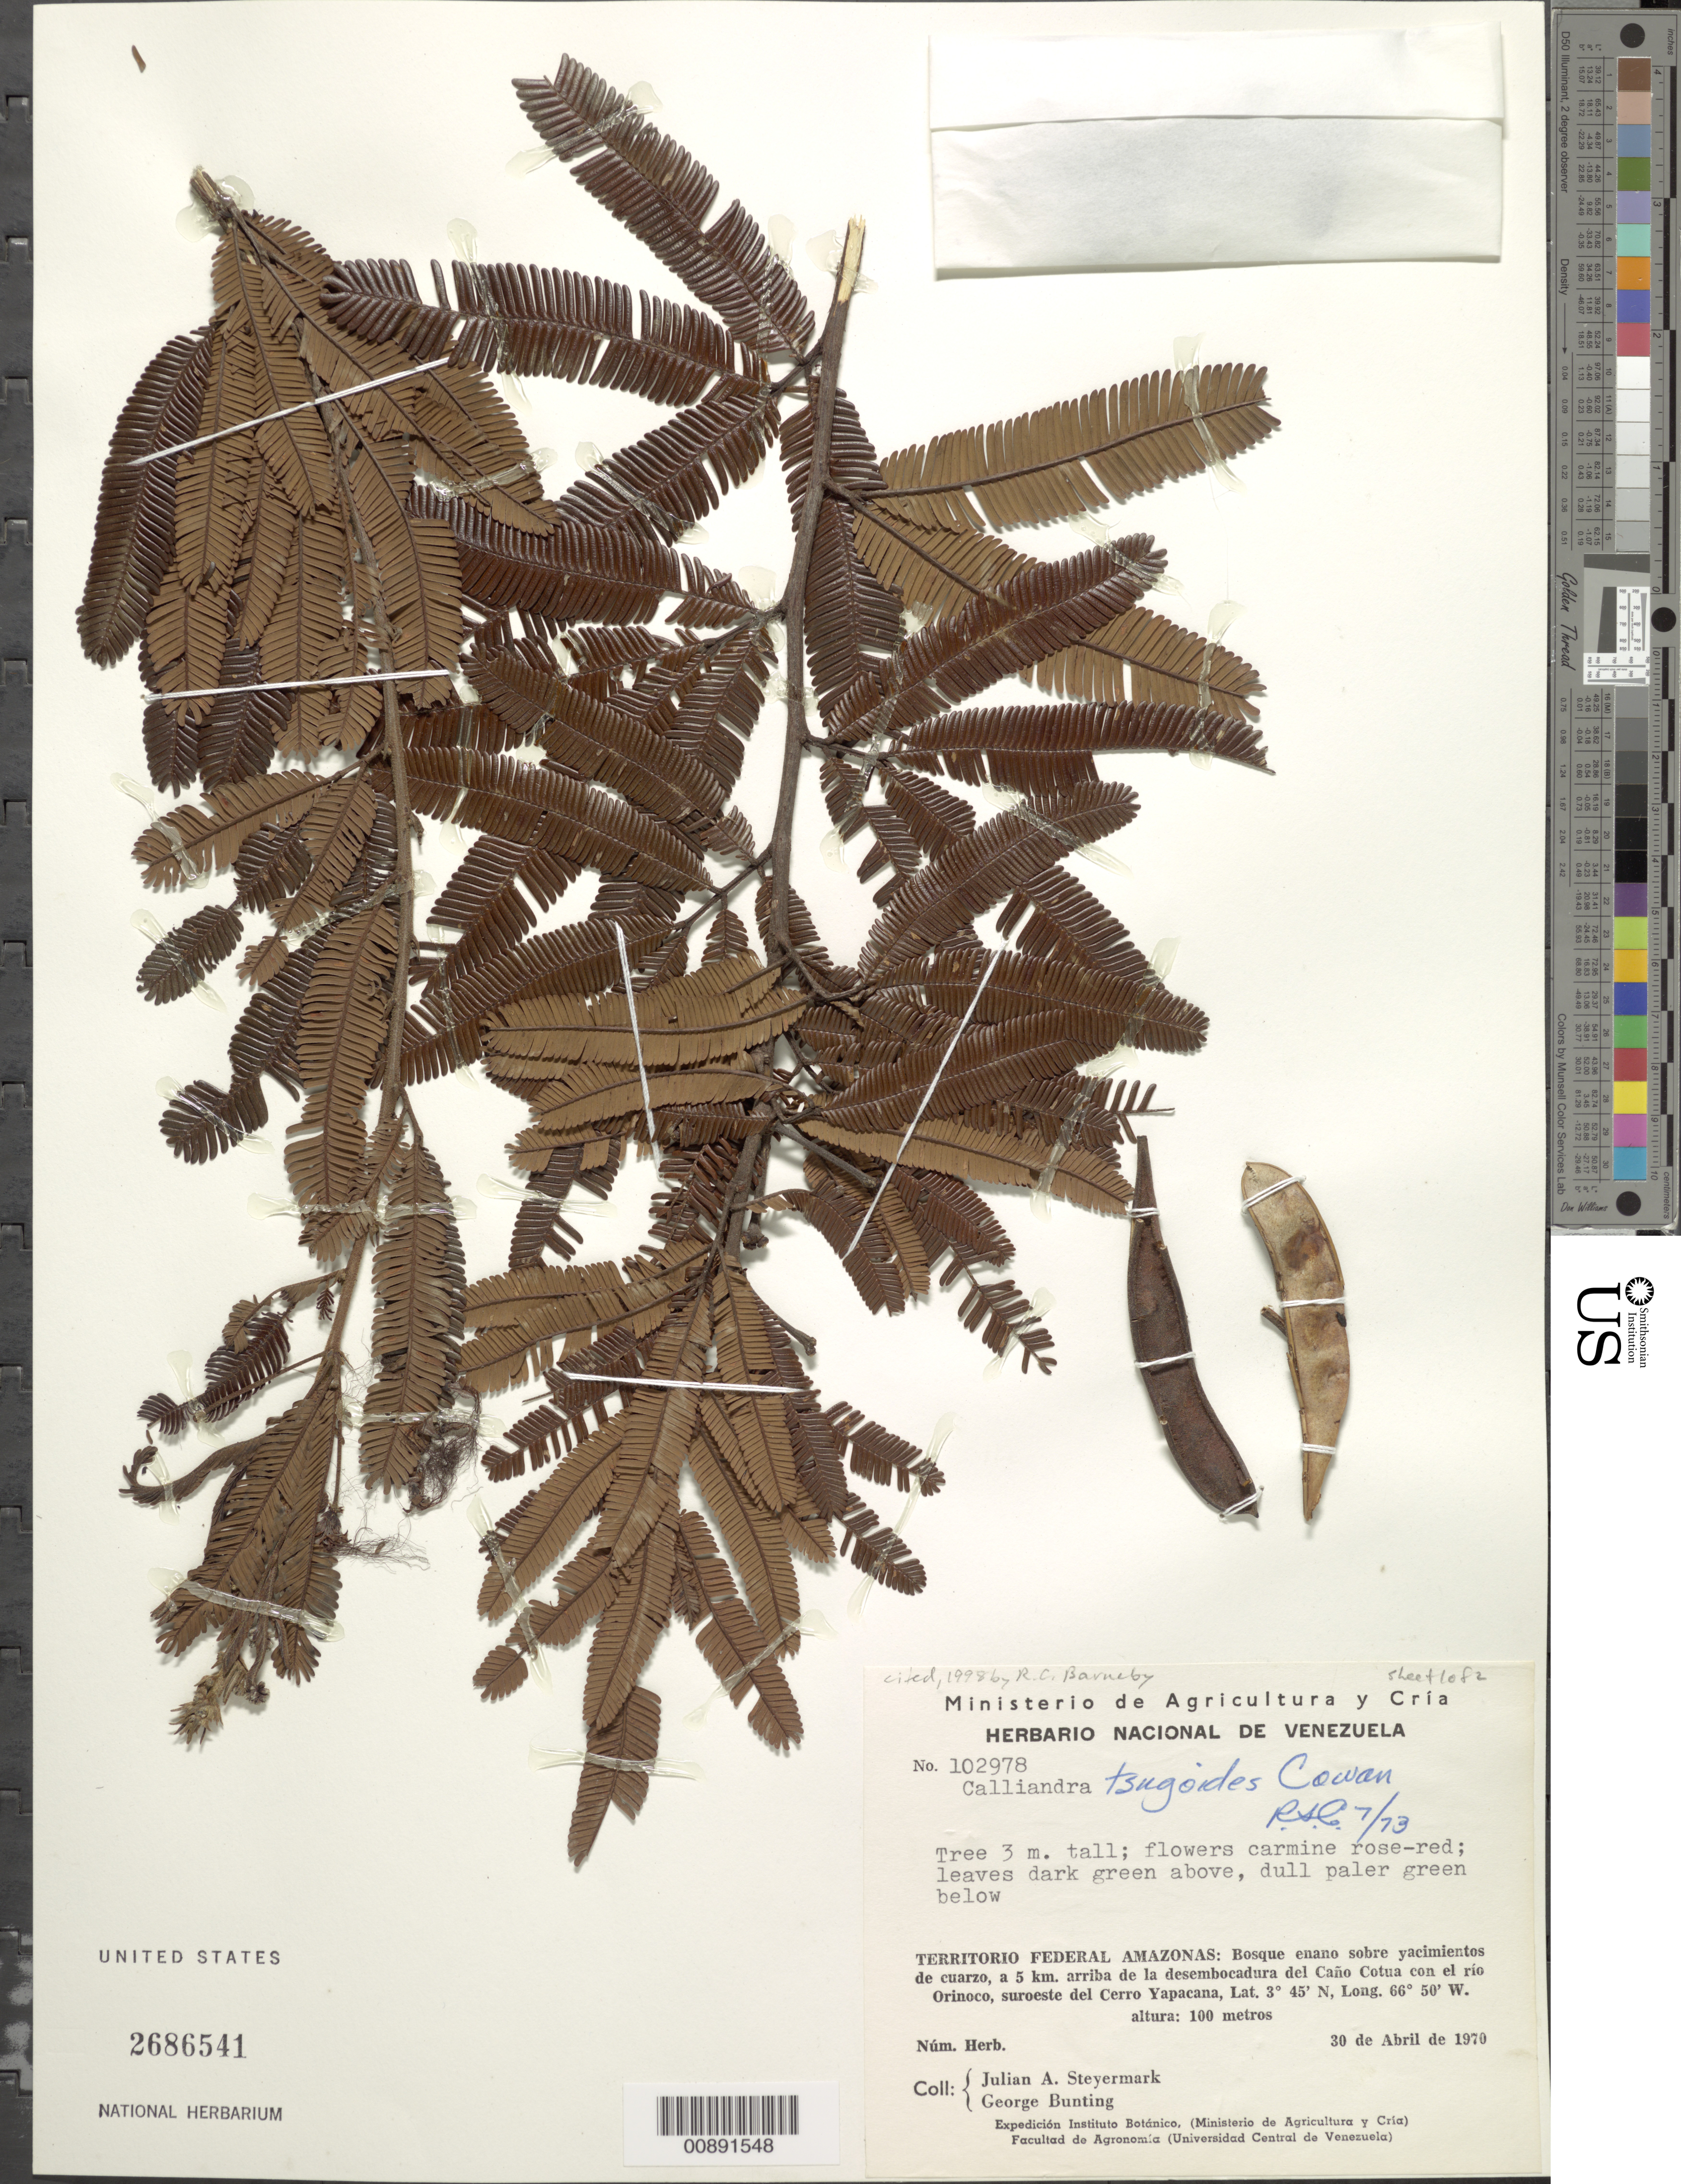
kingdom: Plantae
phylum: Tracheophyta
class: Magnoliopsida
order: Fabales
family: Fabaceae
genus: Calliandra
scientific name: Calliandra tsugoides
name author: R.S. Cowan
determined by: Cowan, R. S.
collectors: J. Steyermark & G. S. Bunting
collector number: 102978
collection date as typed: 30-Apr-70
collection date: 1970-04-30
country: Venezuela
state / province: Amazonas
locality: Cerro Yapacána, SW of; a 5 km arriba de la desembocadura del Caño Cotua con el río Orinoco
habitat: Bosque enano sobre yacimientos de cuarzo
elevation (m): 100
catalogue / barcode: US 2686541